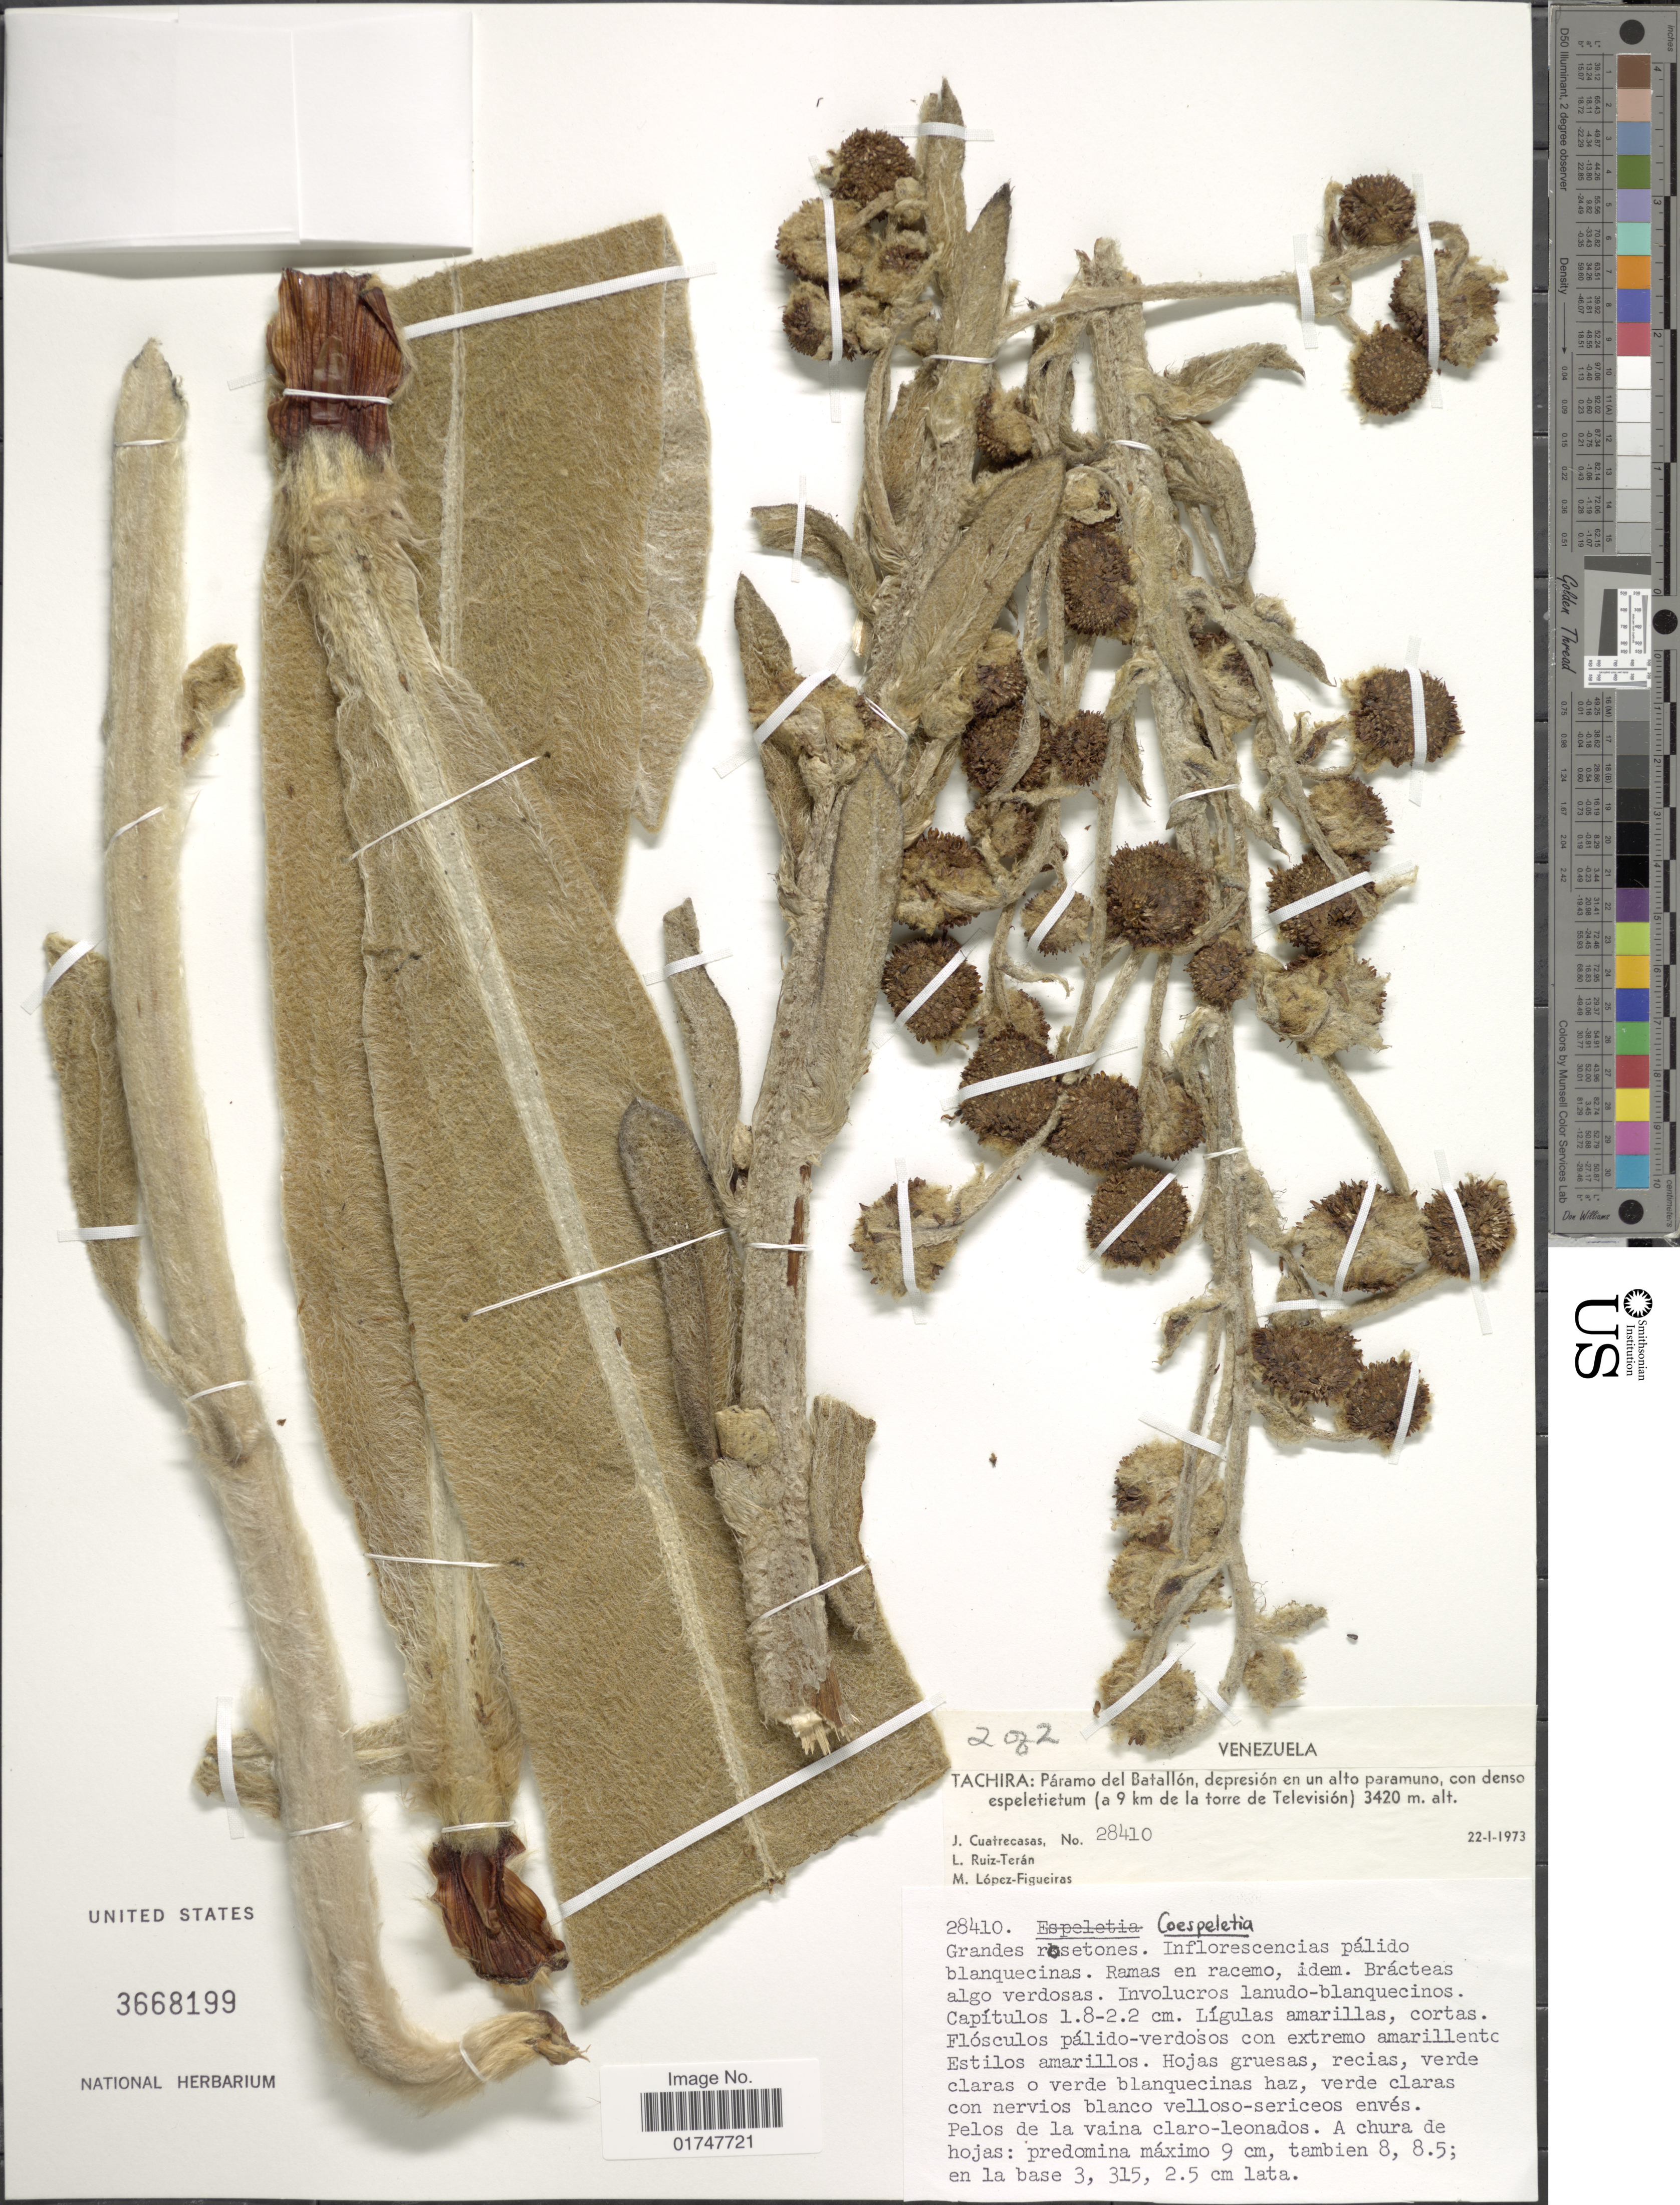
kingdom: Plantae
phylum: Tracheophyta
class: Magnoliopsida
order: Asterales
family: Asteraceae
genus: Coespeletia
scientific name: Coespeletia sp.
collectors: J. Cuatrecasas, L. E. Ruíz-Terán & M. López Figueiras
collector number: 28410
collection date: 1973-01-22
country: Venezuela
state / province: Tachira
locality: Páramo del Batallón, depresión en un alto paramuno, con denso espeletietum (a 9 km de la torre de Televisión)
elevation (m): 3420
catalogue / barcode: US 3668199